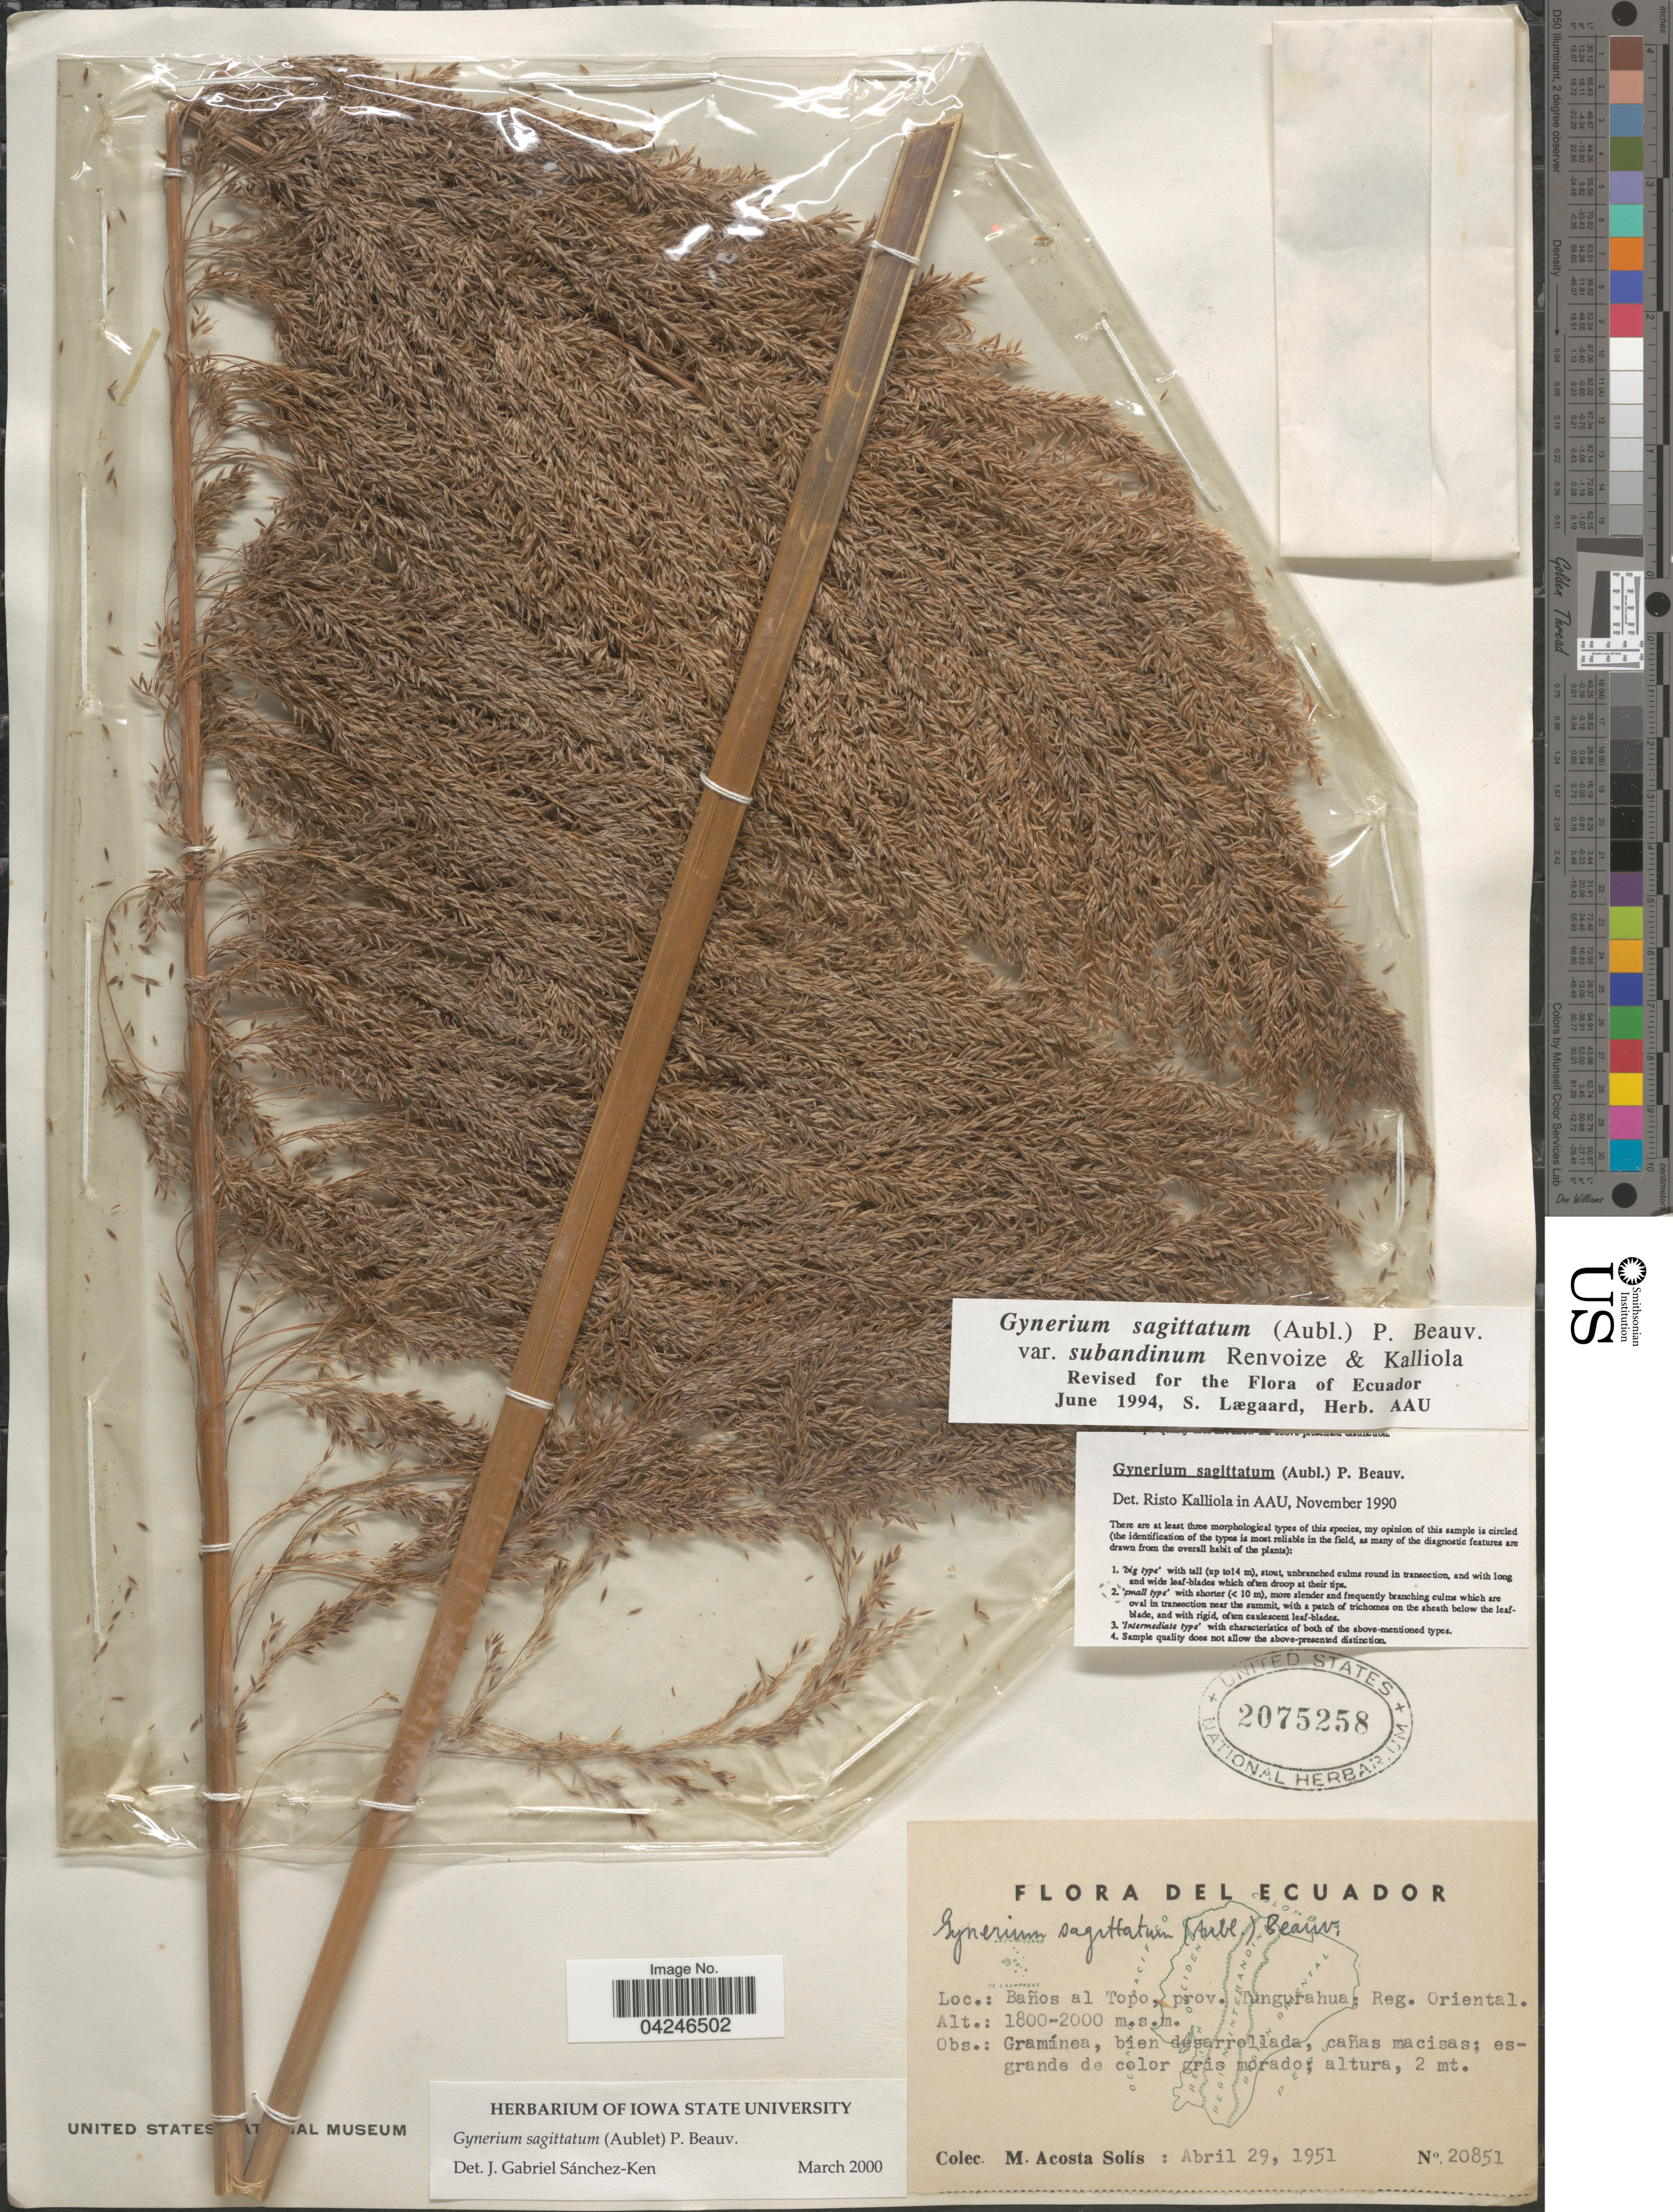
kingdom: Plantae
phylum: Tracheophyta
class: Liliopsida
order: Poales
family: Poaceae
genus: Gynerium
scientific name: Gynerium sagittatum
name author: (Aubl.) P. Beauv.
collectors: M. Acosta Solis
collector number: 20851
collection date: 1951-04-29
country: Ecuador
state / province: Tungurahua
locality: Baños al Topo; Reg. Oriental.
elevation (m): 1800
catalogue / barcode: US 2075258